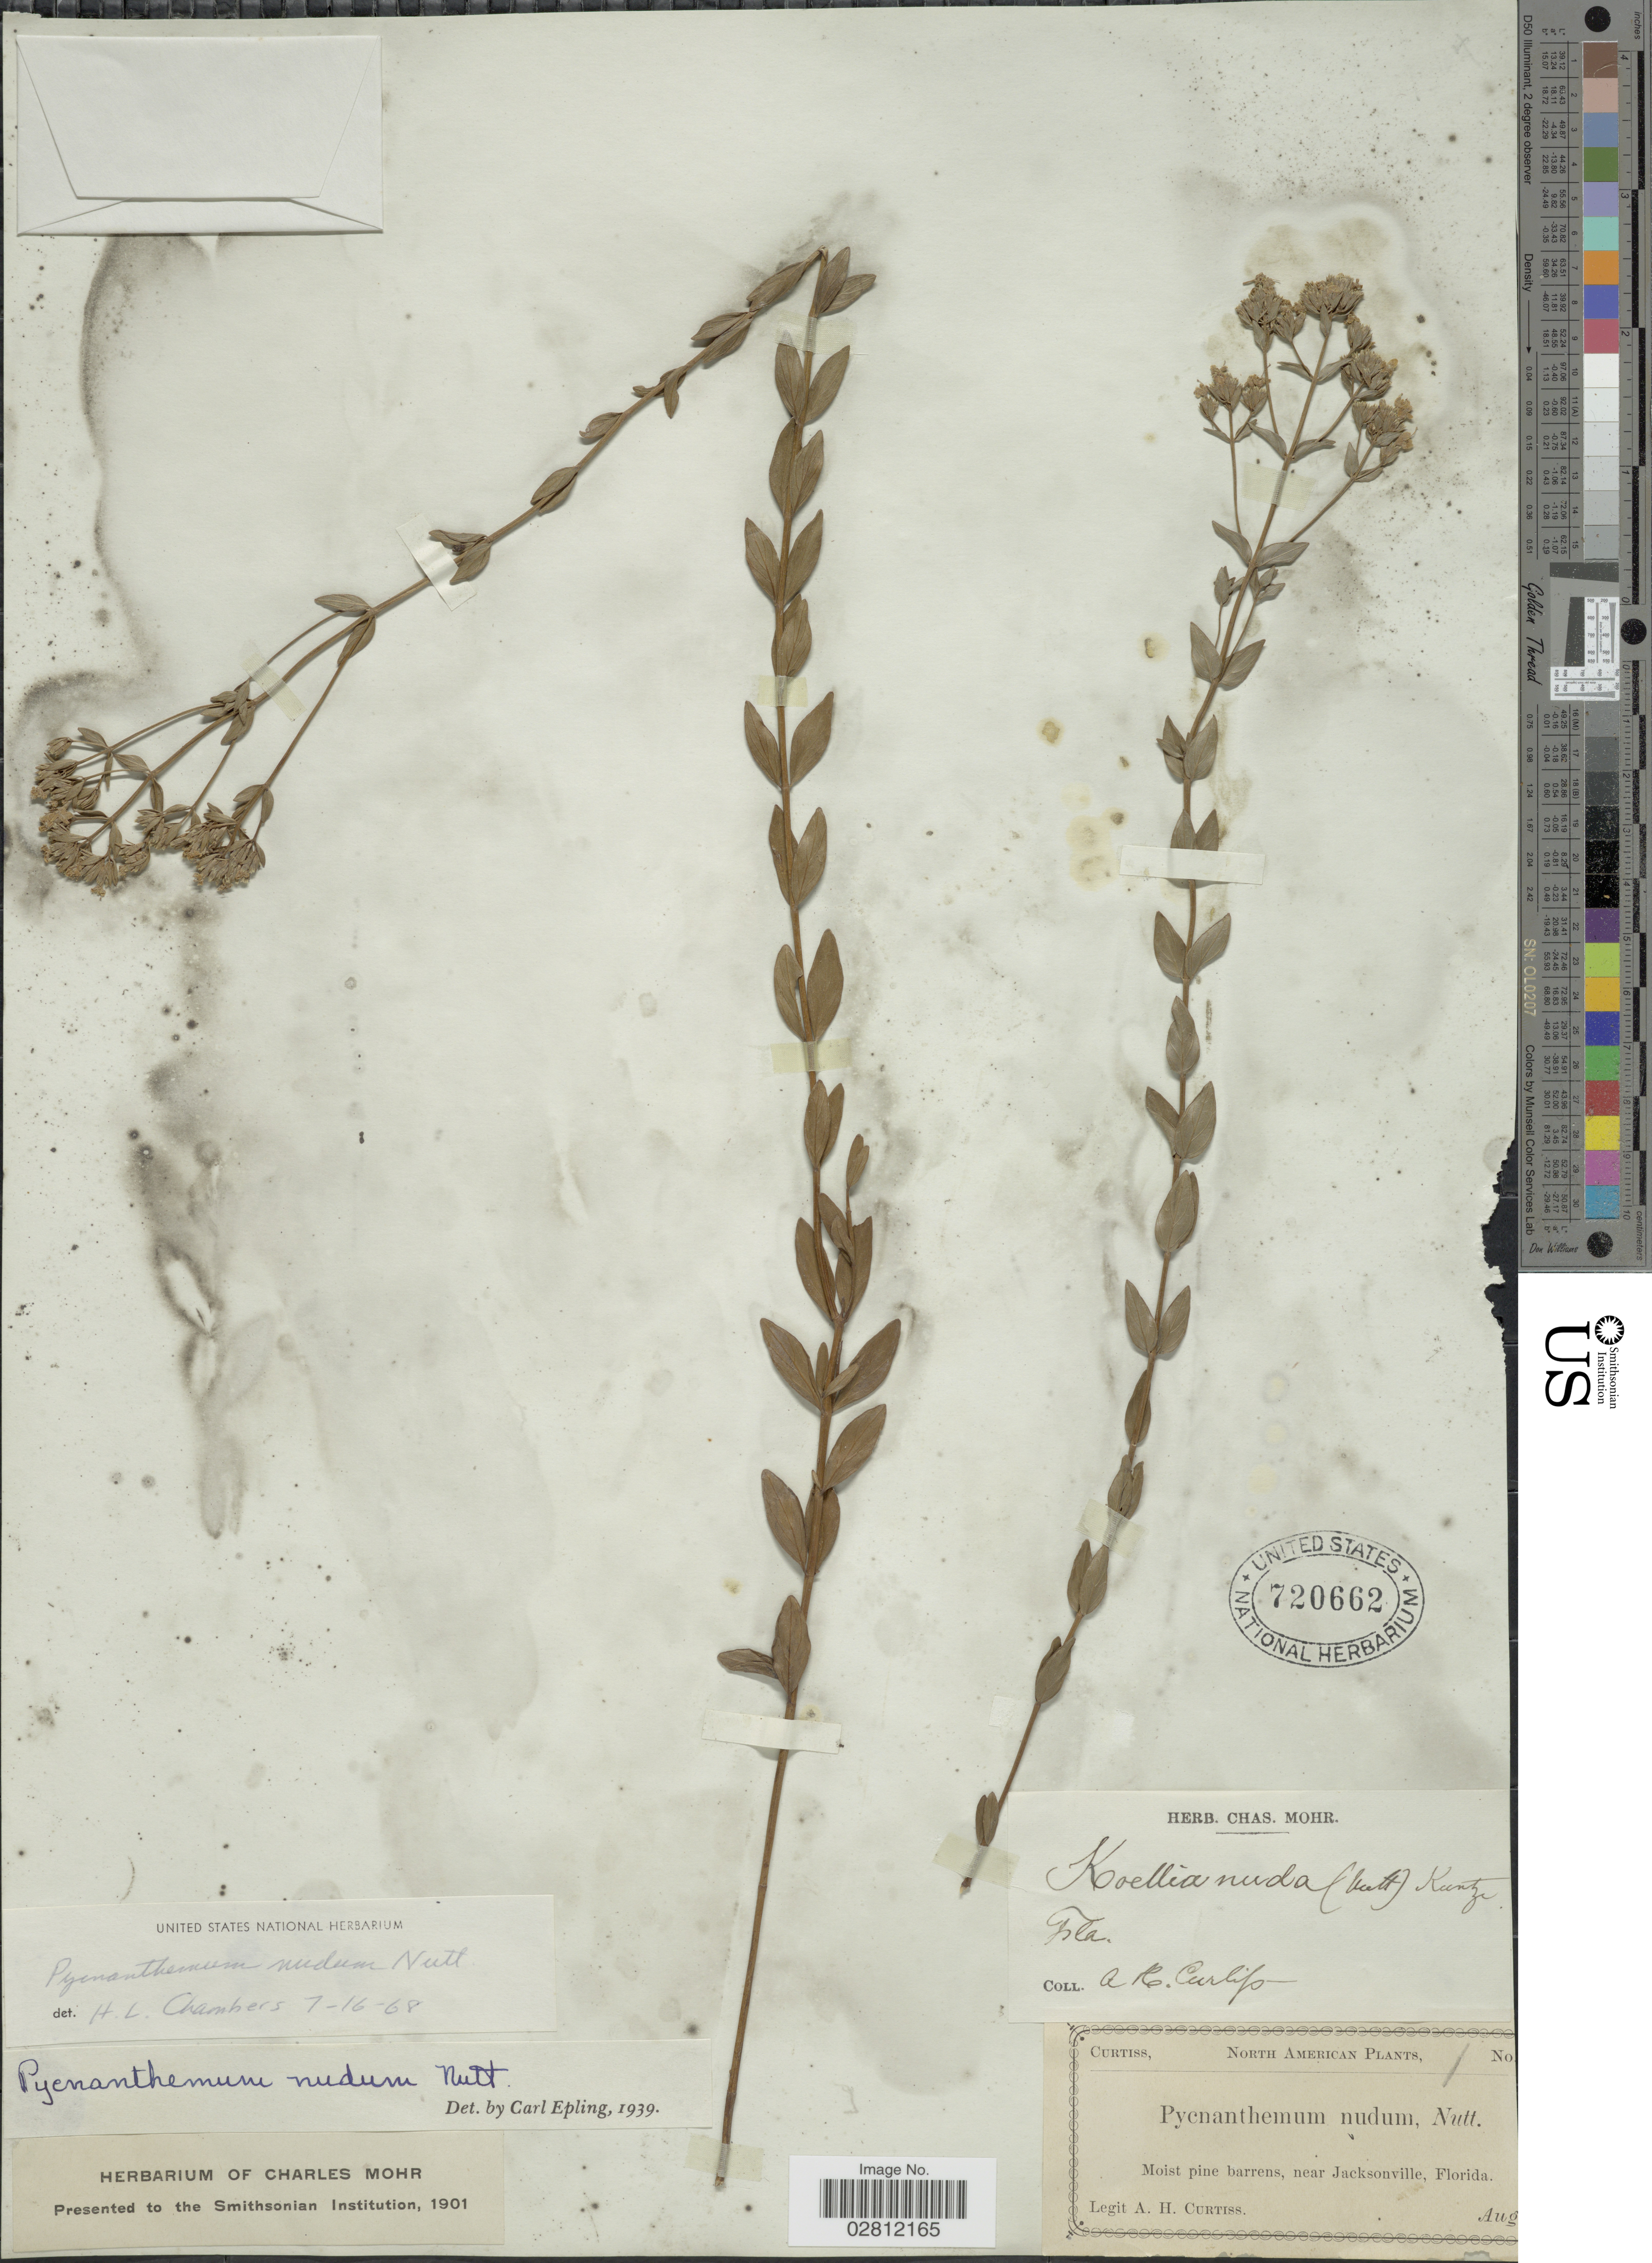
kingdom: Plantae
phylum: Tracheophyta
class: Magnoliopsida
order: Lamiales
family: Lamiaceae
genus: Pycnanthemum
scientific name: Pycnanthemum nudum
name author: Nutt.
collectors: A. H. Curtiss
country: United States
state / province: Florida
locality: Moist pine barrens, near Jacksonville.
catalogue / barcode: US 720662